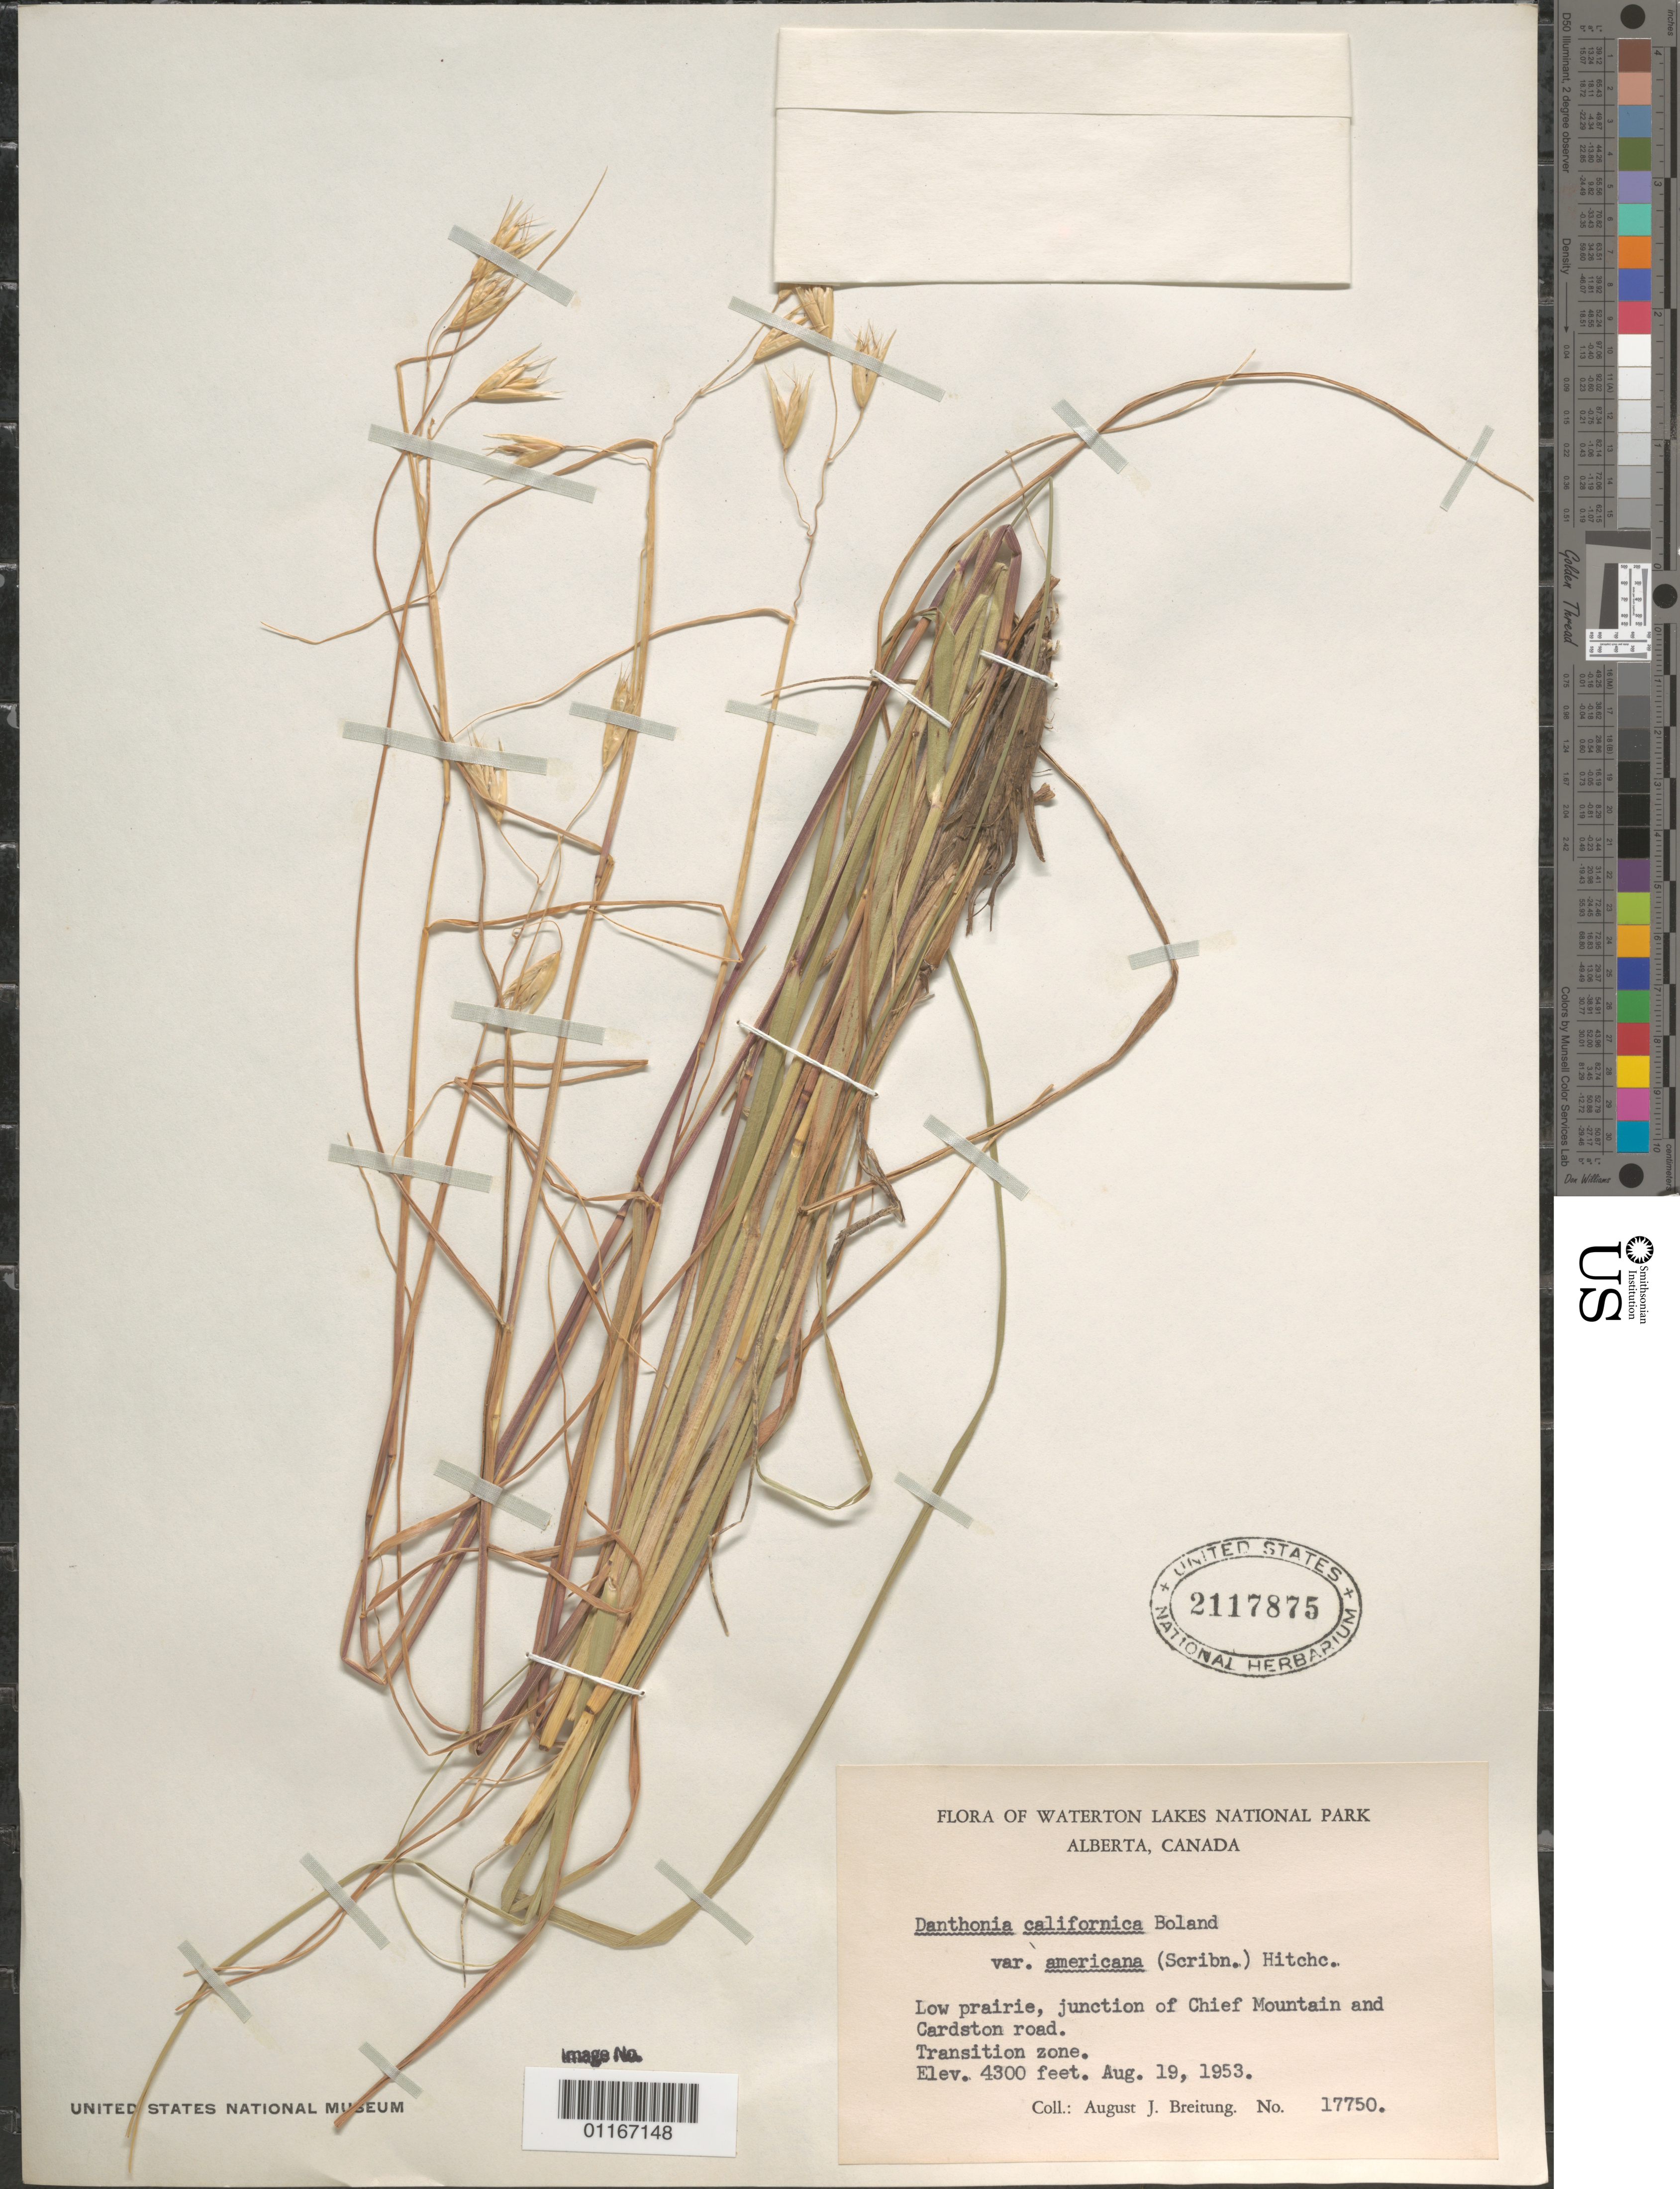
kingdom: Plantae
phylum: Tracheophyta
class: Liliopsida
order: Poales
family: Poaceae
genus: Danthonia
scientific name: Danthonia californica var. americana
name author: (Scribn.) Hitchc.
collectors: A. J. Breitung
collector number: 17750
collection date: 1953-08-19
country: Canada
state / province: Alberta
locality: Low prairie, junction of Chief Mountain and Cardston Road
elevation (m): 1311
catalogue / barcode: US 2117875